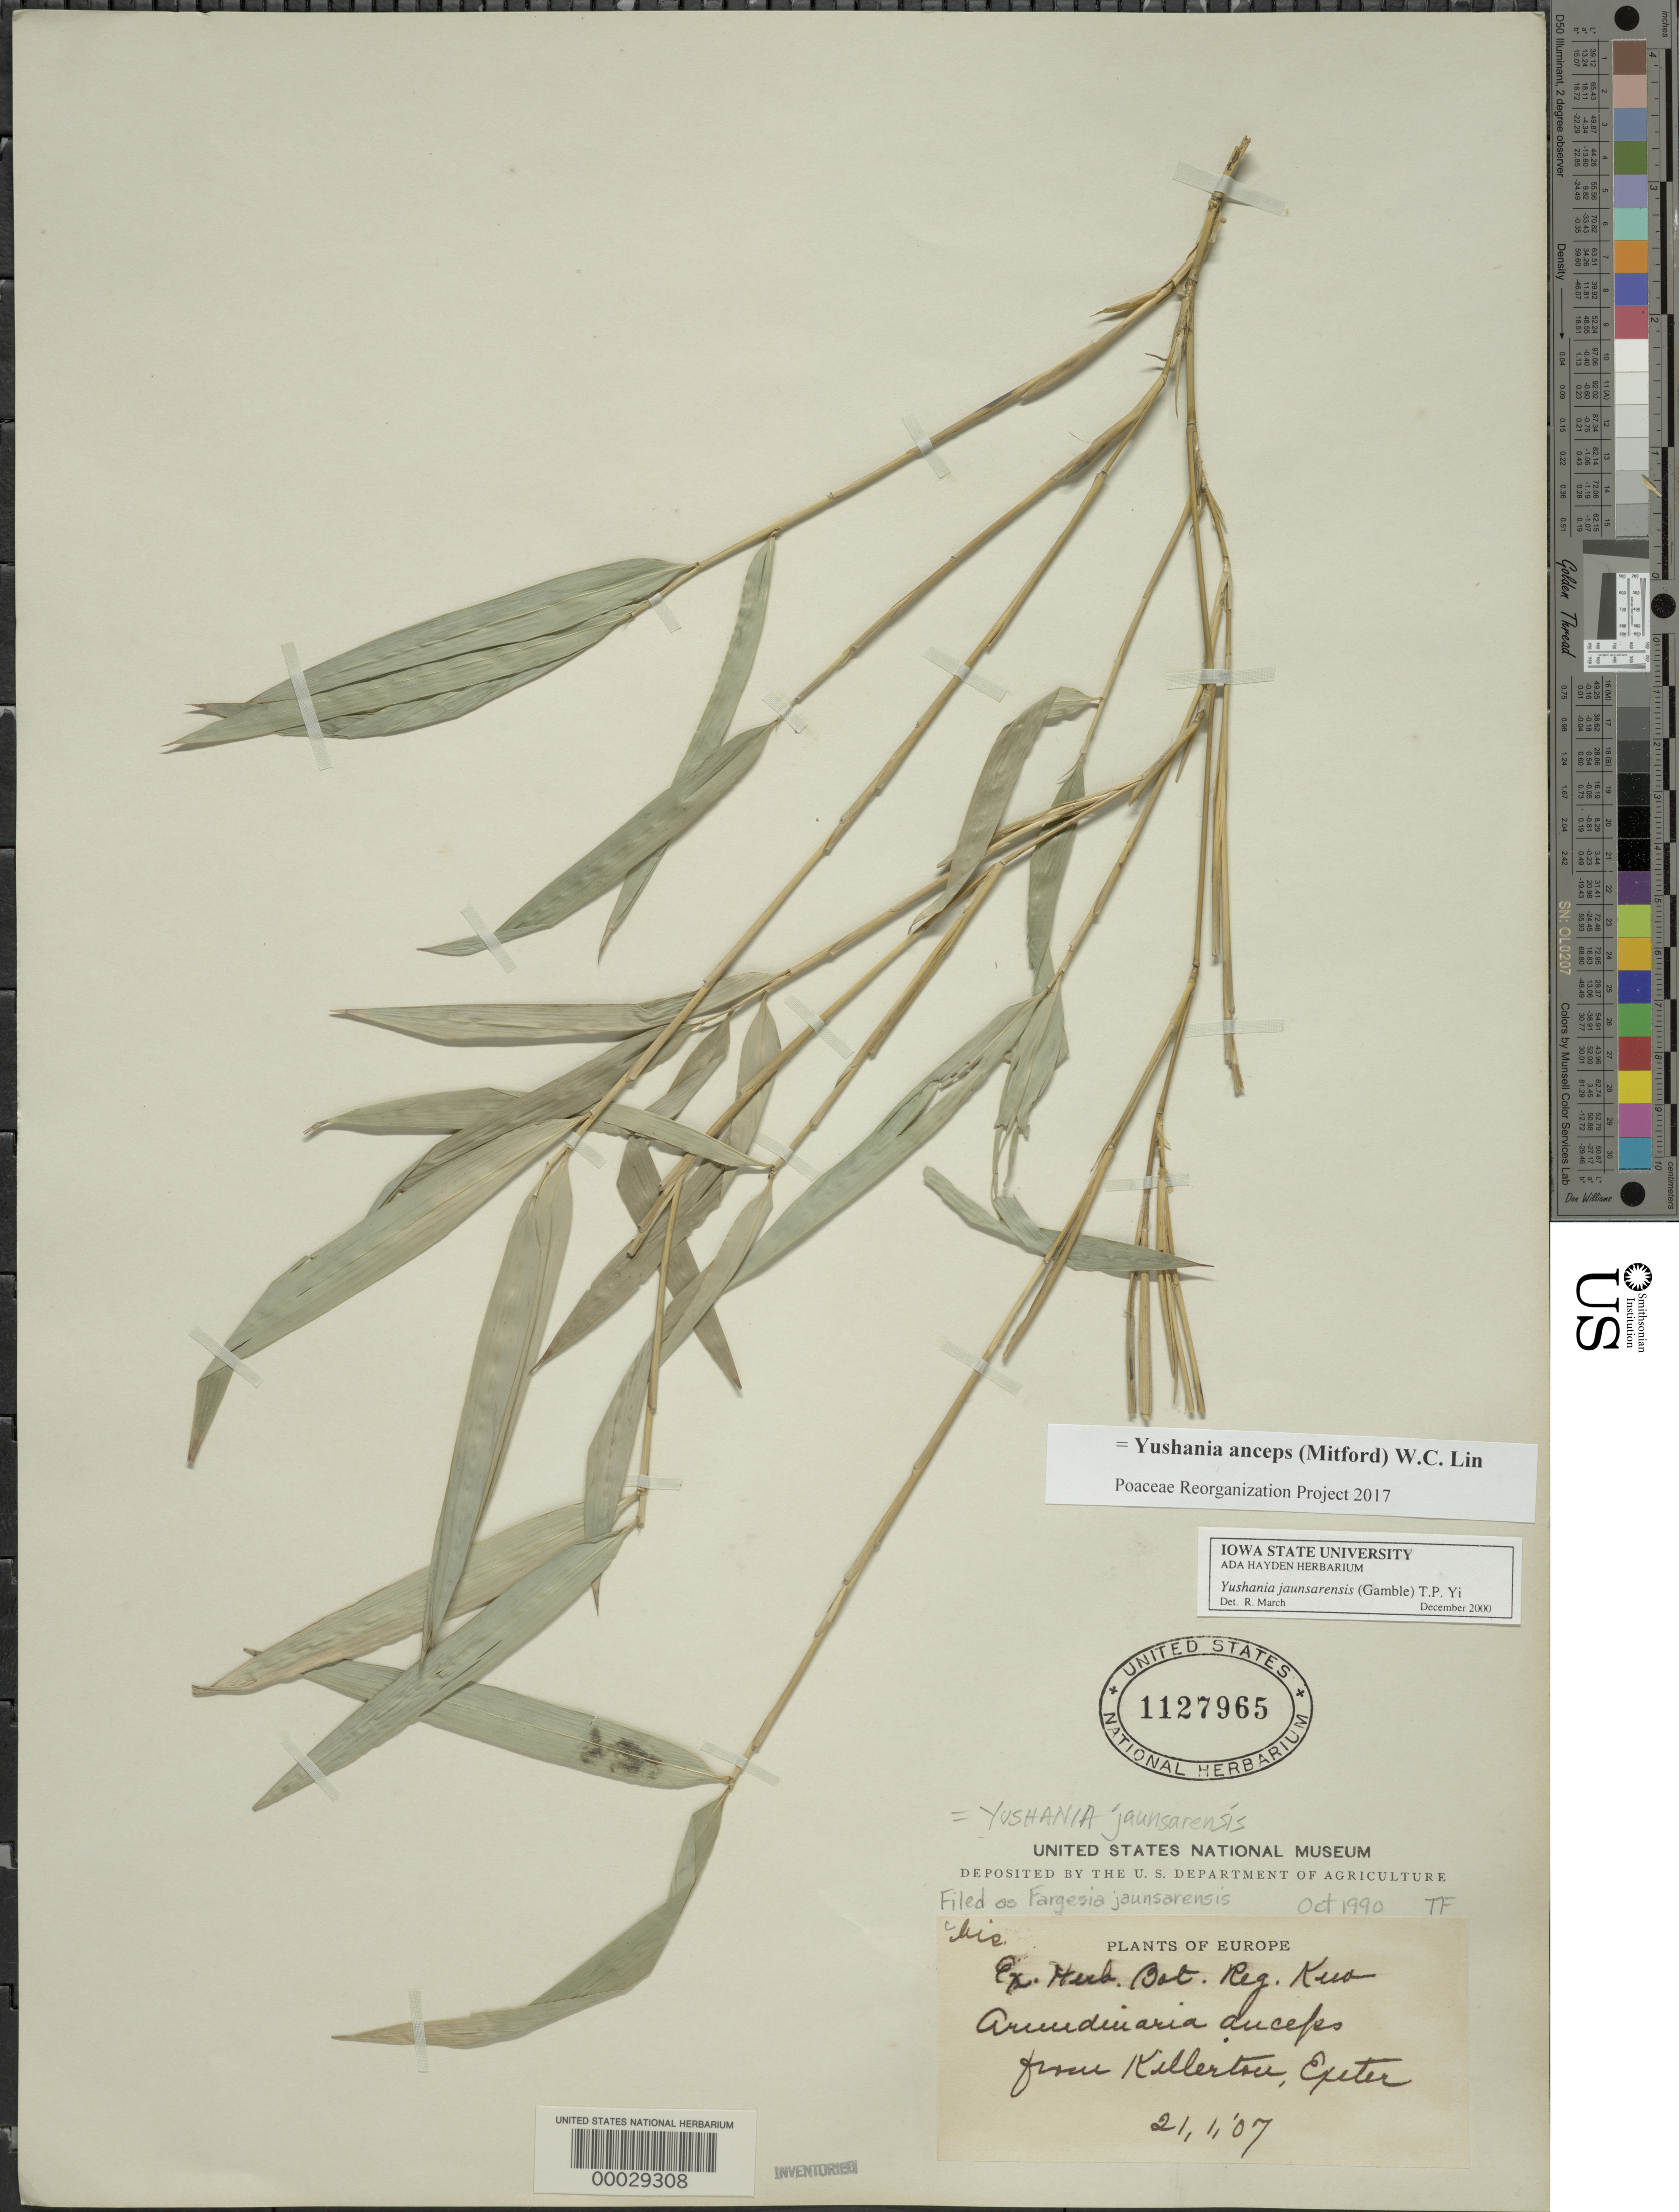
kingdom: Plantae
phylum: Tracheophyta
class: Liliopsida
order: Poales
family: Poaceae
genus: Yushania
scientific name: Yushania anceps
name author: (Mitford) W.C. Lin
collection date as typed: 21 Jan 1907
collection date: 1907-01-21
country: United Kingdom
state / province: England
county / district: Devonshire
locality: Killerton, Exeter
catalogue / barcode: US 1127965